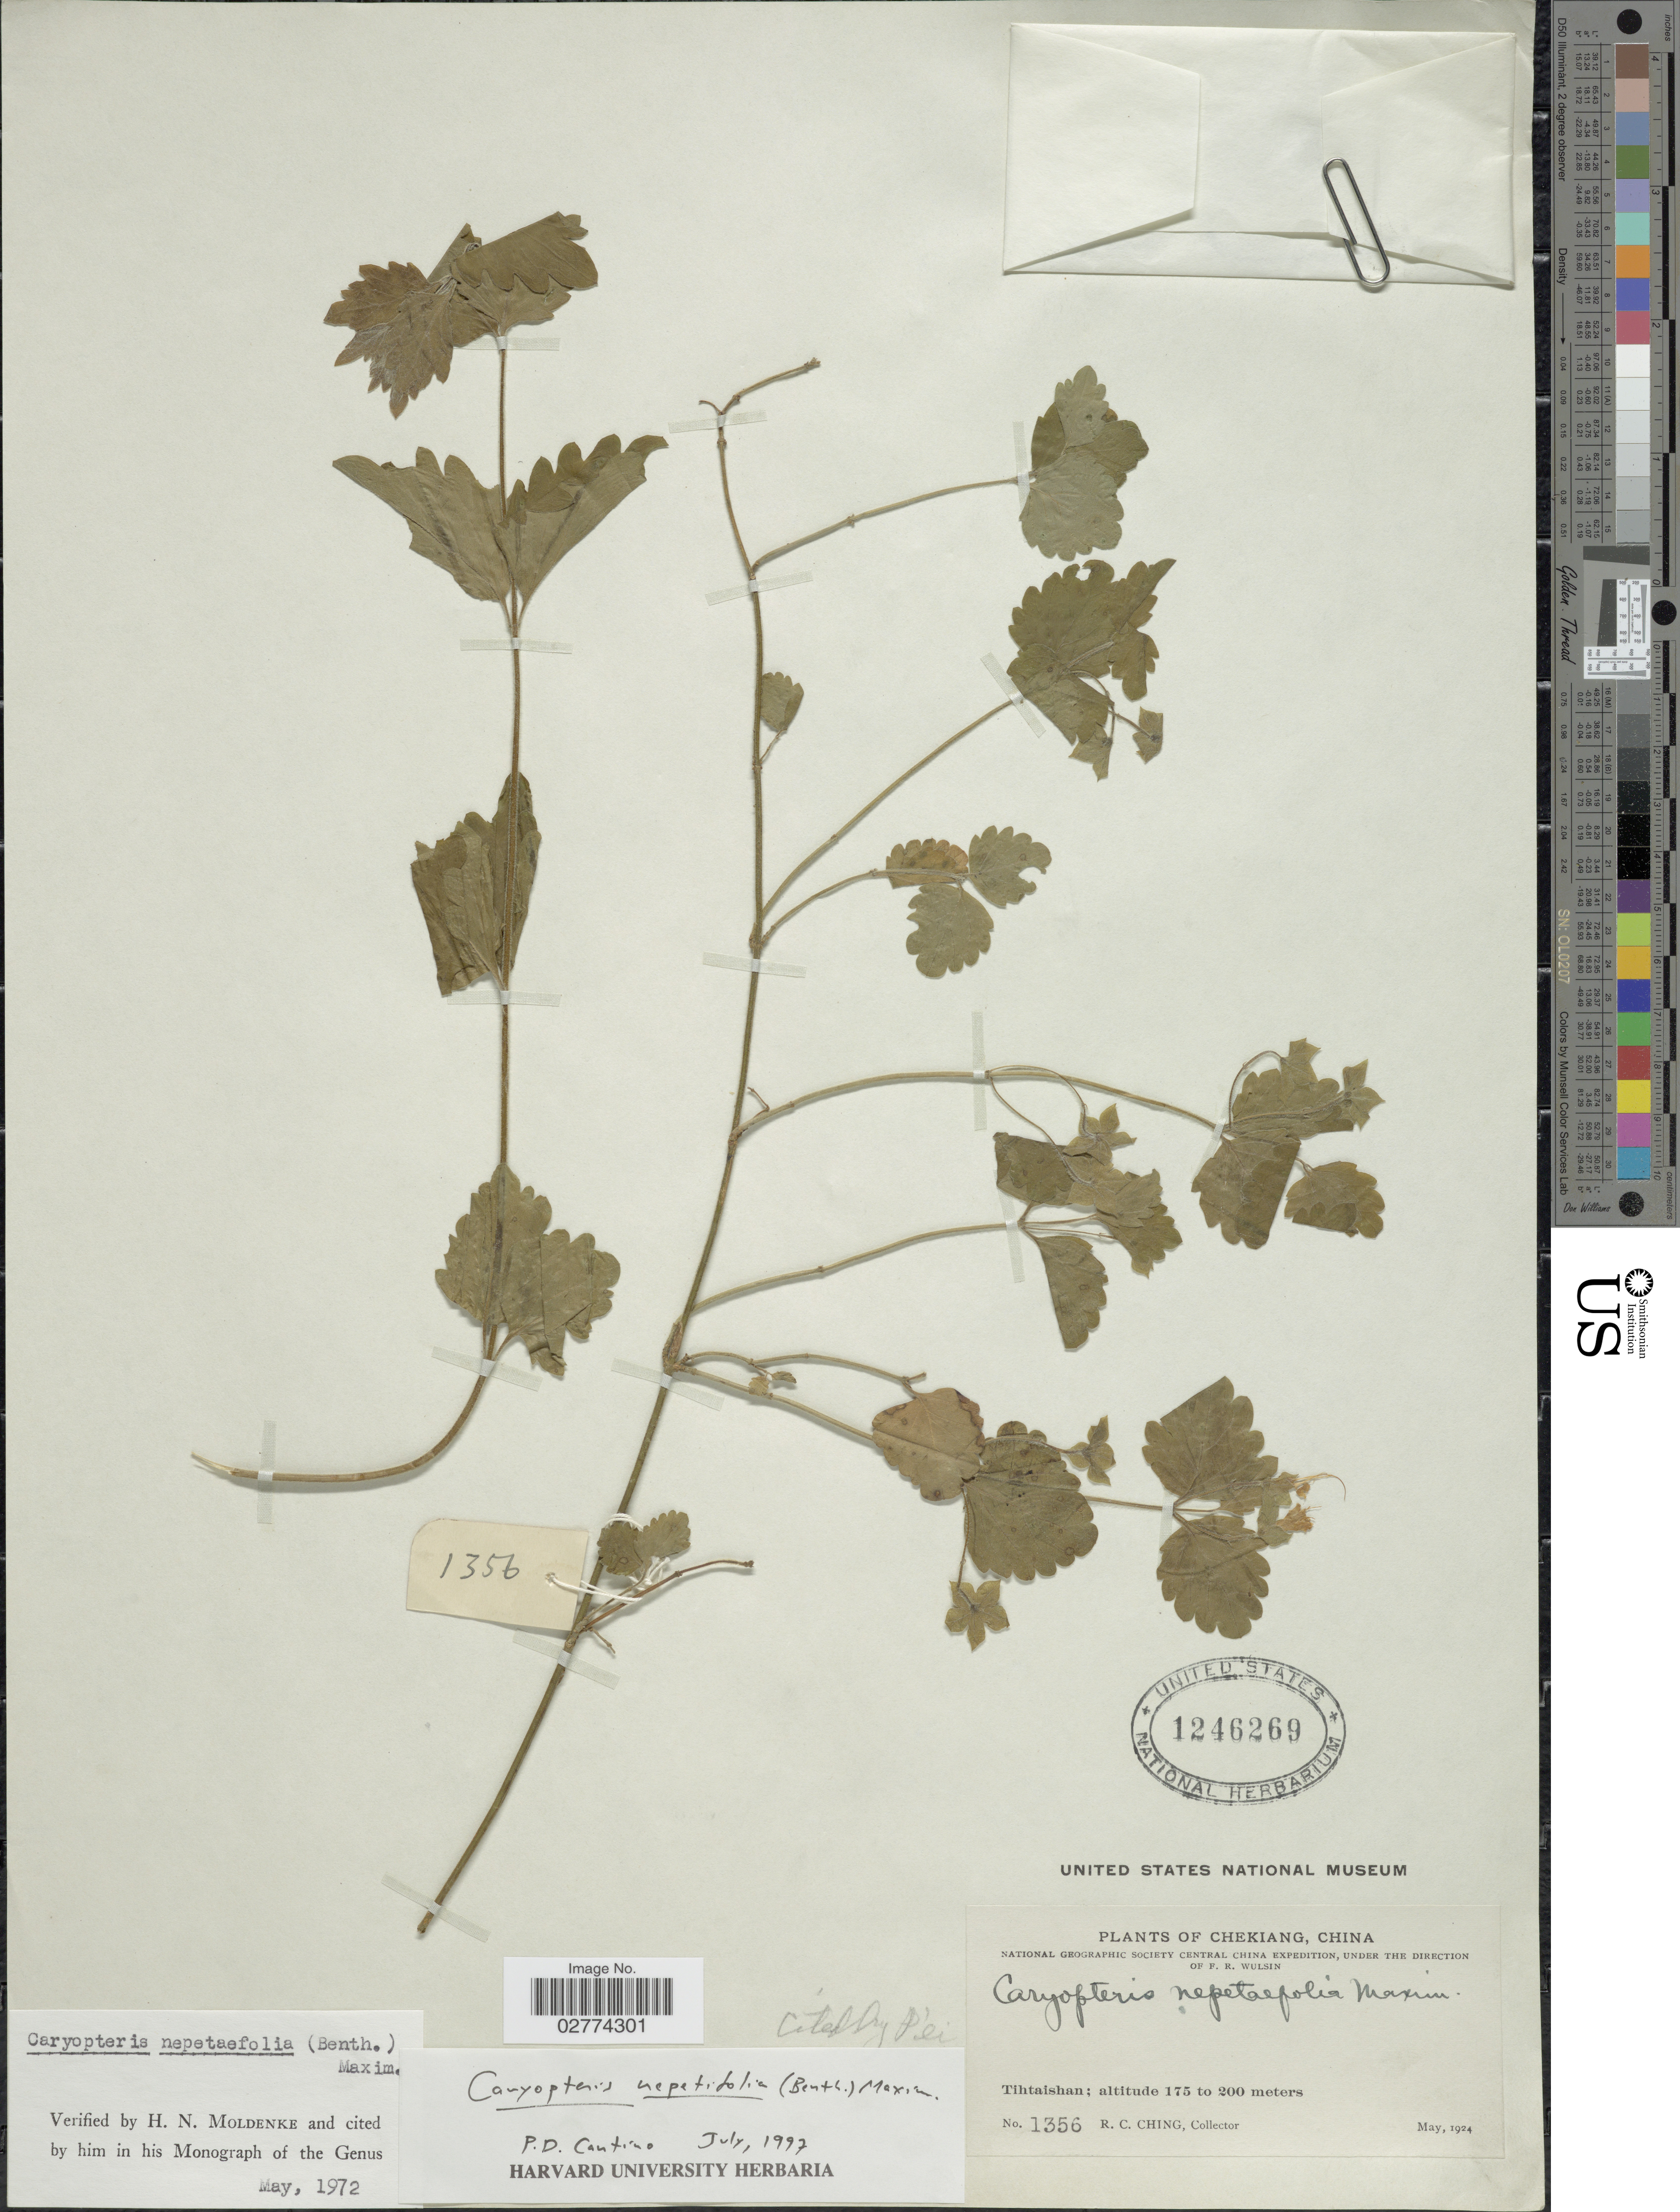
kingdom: Plantae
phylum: Tracheophyta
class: Magnoliopsida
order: Lamiales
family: Lamiaceae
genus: Caryopteris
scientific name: Caryopteris nepetifolia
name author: (Benth.) Maxim.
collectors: R. C. Ching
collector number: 1356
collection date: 1924-05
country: China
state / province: Zhejiang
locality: Chekiang. Tihtaishan.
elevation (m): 175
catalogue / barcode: US 1246269